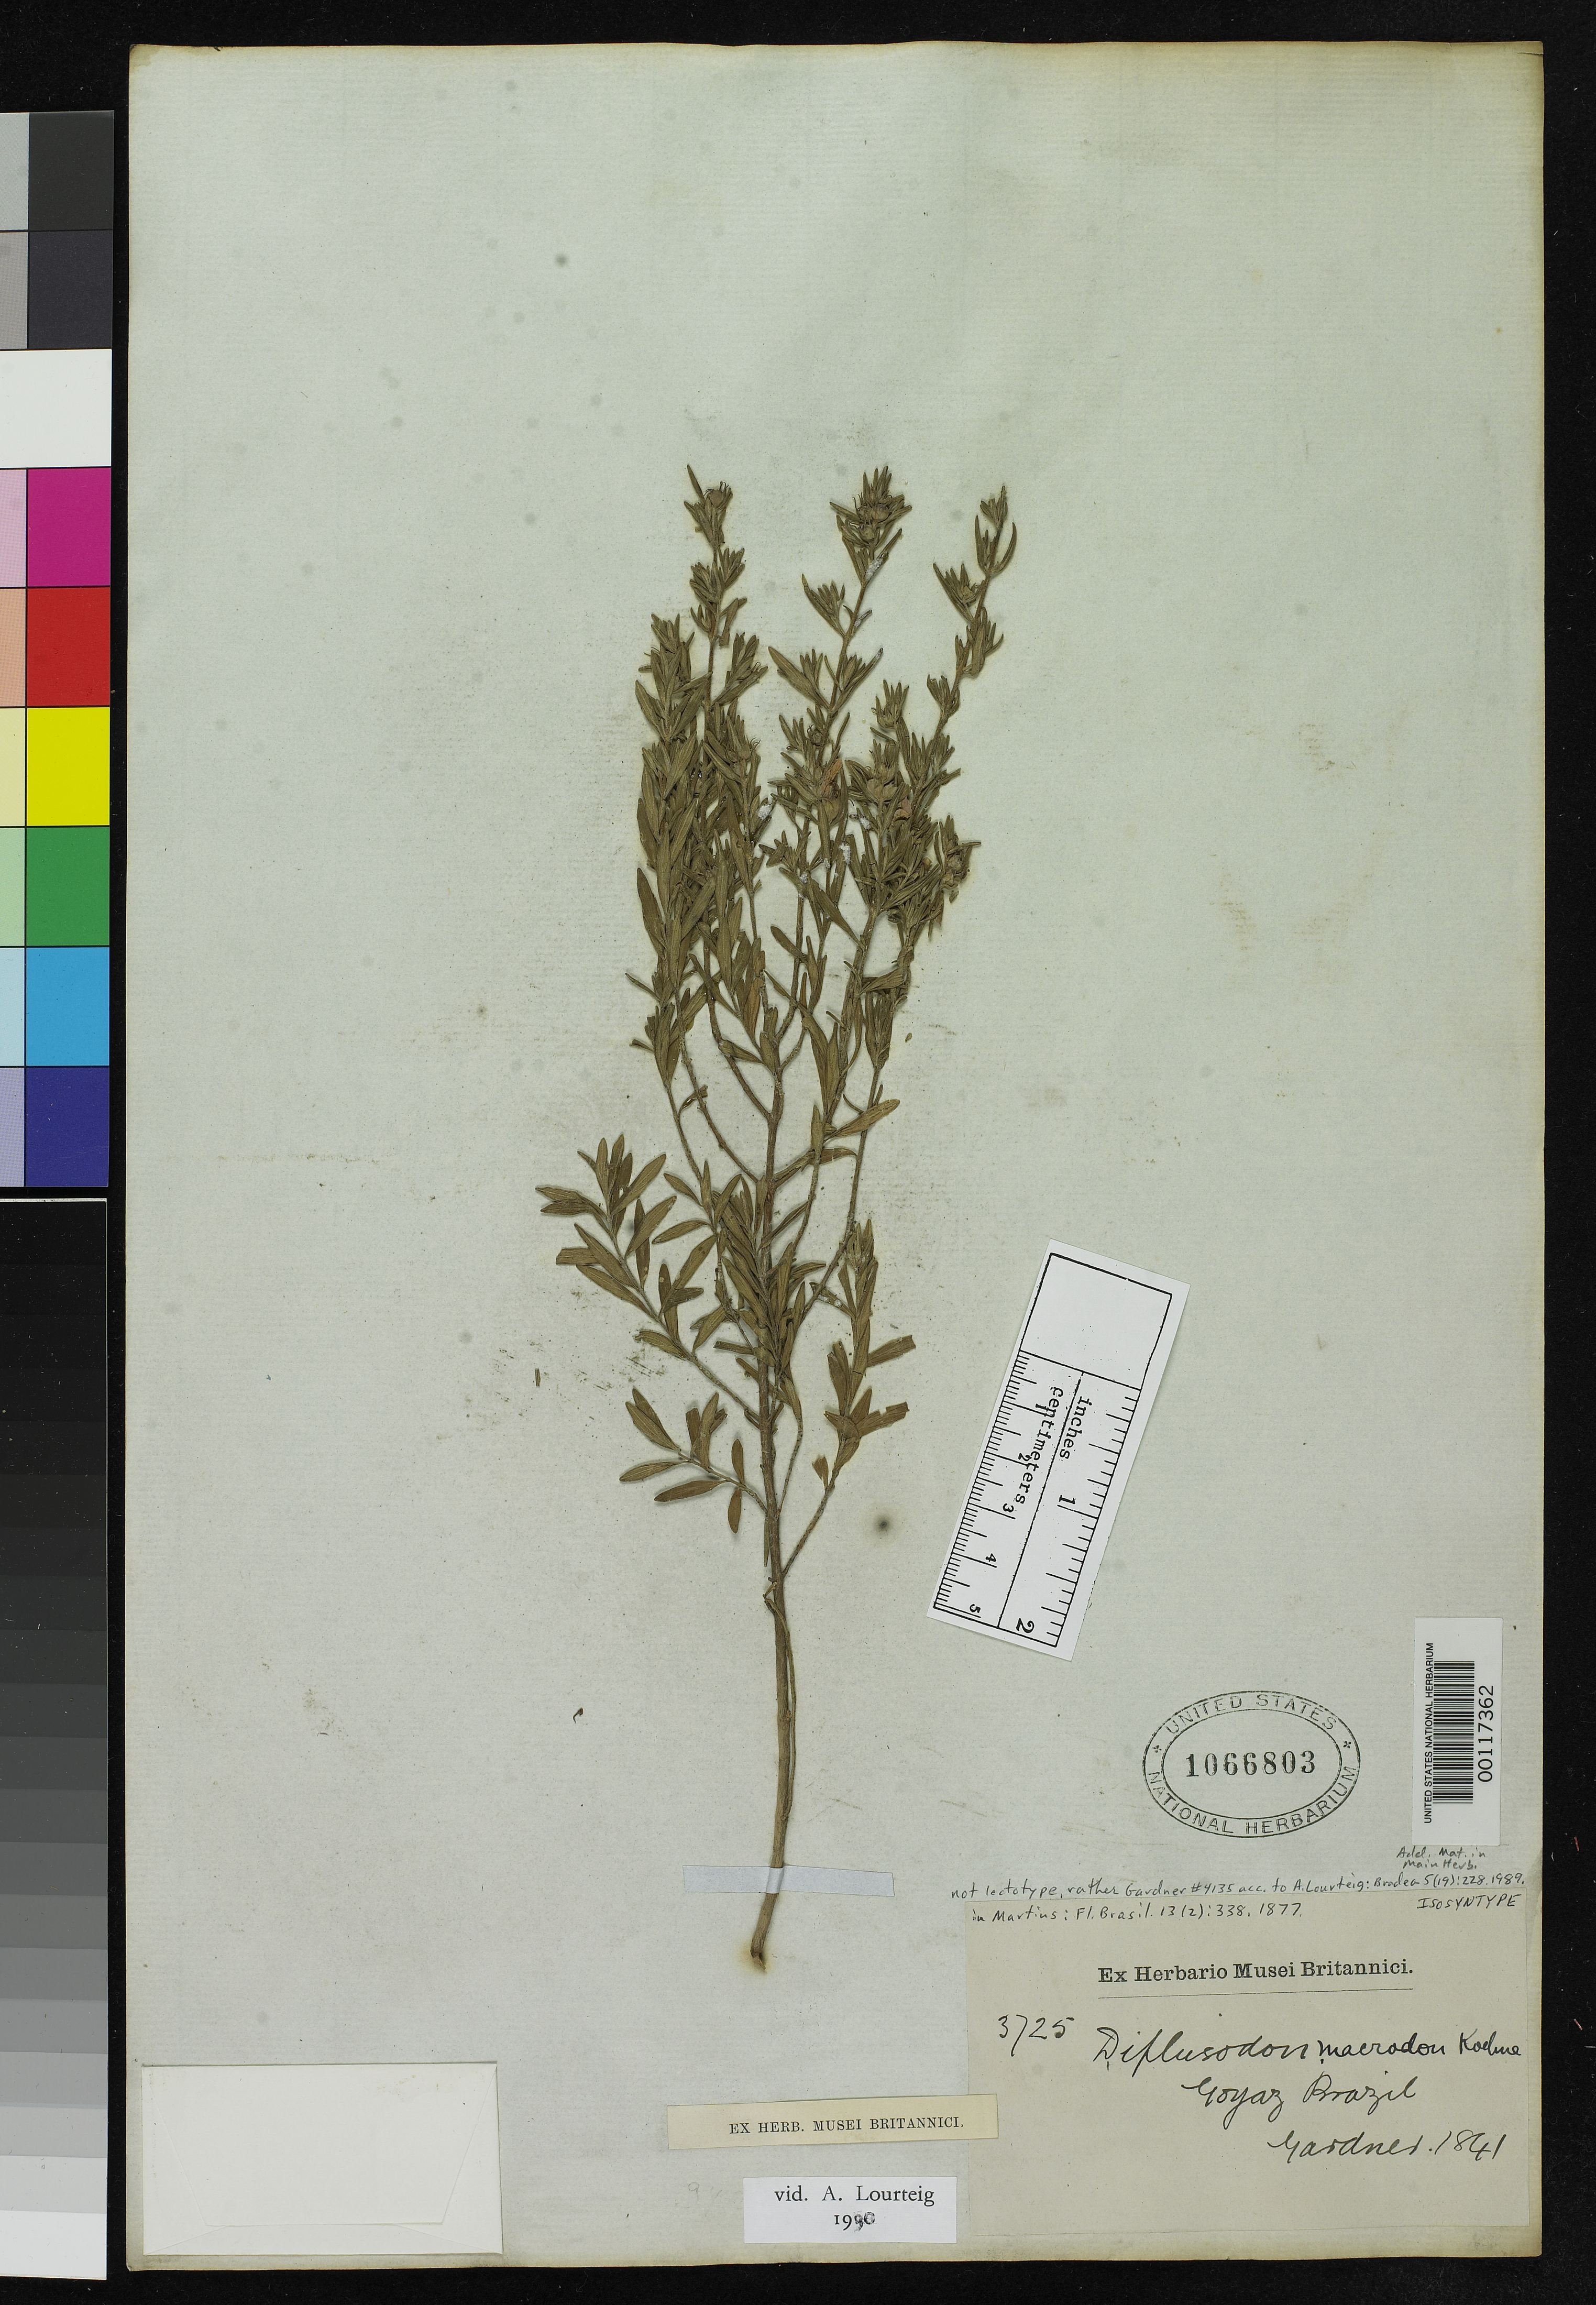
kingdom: Plantae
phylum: Tracheophyta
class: Magnoliopsida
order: Myrtales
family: Lythraceae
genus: Diplusodon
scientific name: Diplusodon macrodon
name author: Koehne in Mart.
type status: Isosyntype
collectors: G. Gardner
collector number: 3725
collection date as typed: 1841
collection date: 1841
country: Brazil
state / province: Goiás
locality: Inter Porto Imperial et Lunie, ad flum Tocantins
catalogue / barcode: US 1066803